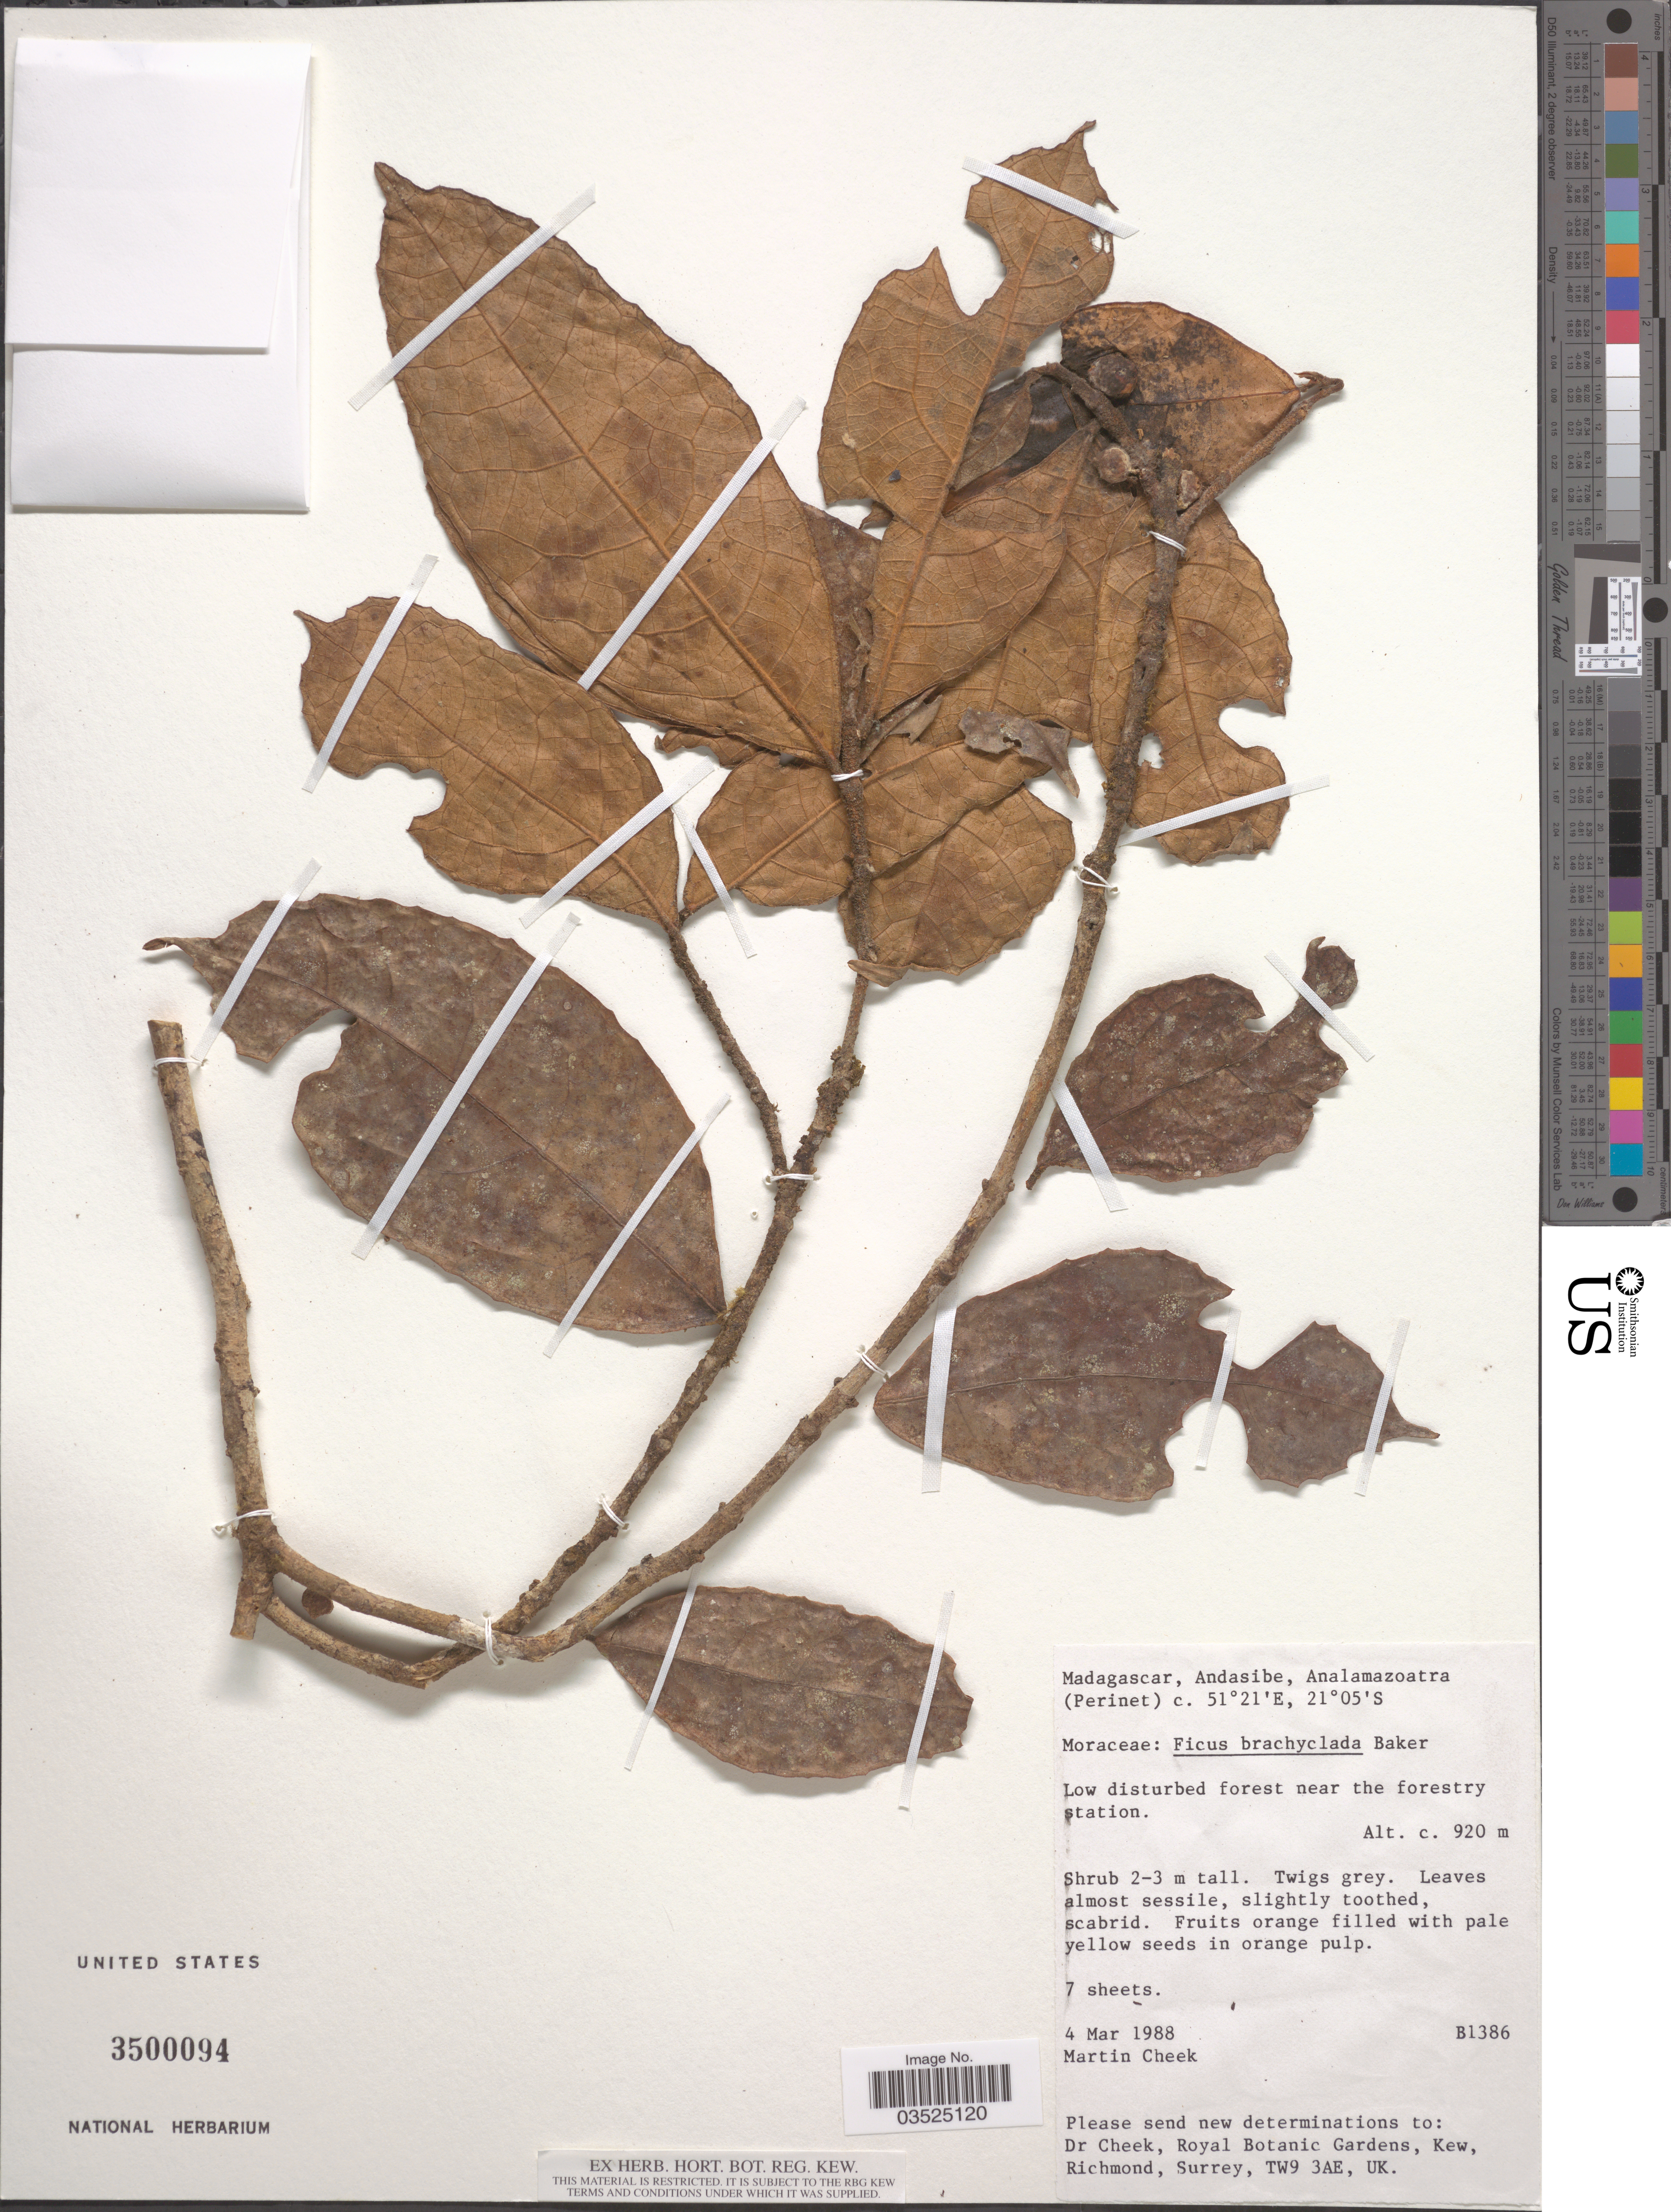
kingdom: Plantae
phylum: Tracheophyta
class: Magnoliopsida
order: Rosales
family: Moraceae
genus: Ficus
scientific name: Ficus brachyclada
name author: Baker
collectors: M. Cheek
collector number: B1386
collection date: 1988-03-04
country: Madagascar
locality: Andasibe, Analamazoatra (Perinet).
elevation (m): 920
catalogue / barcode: US 3500094